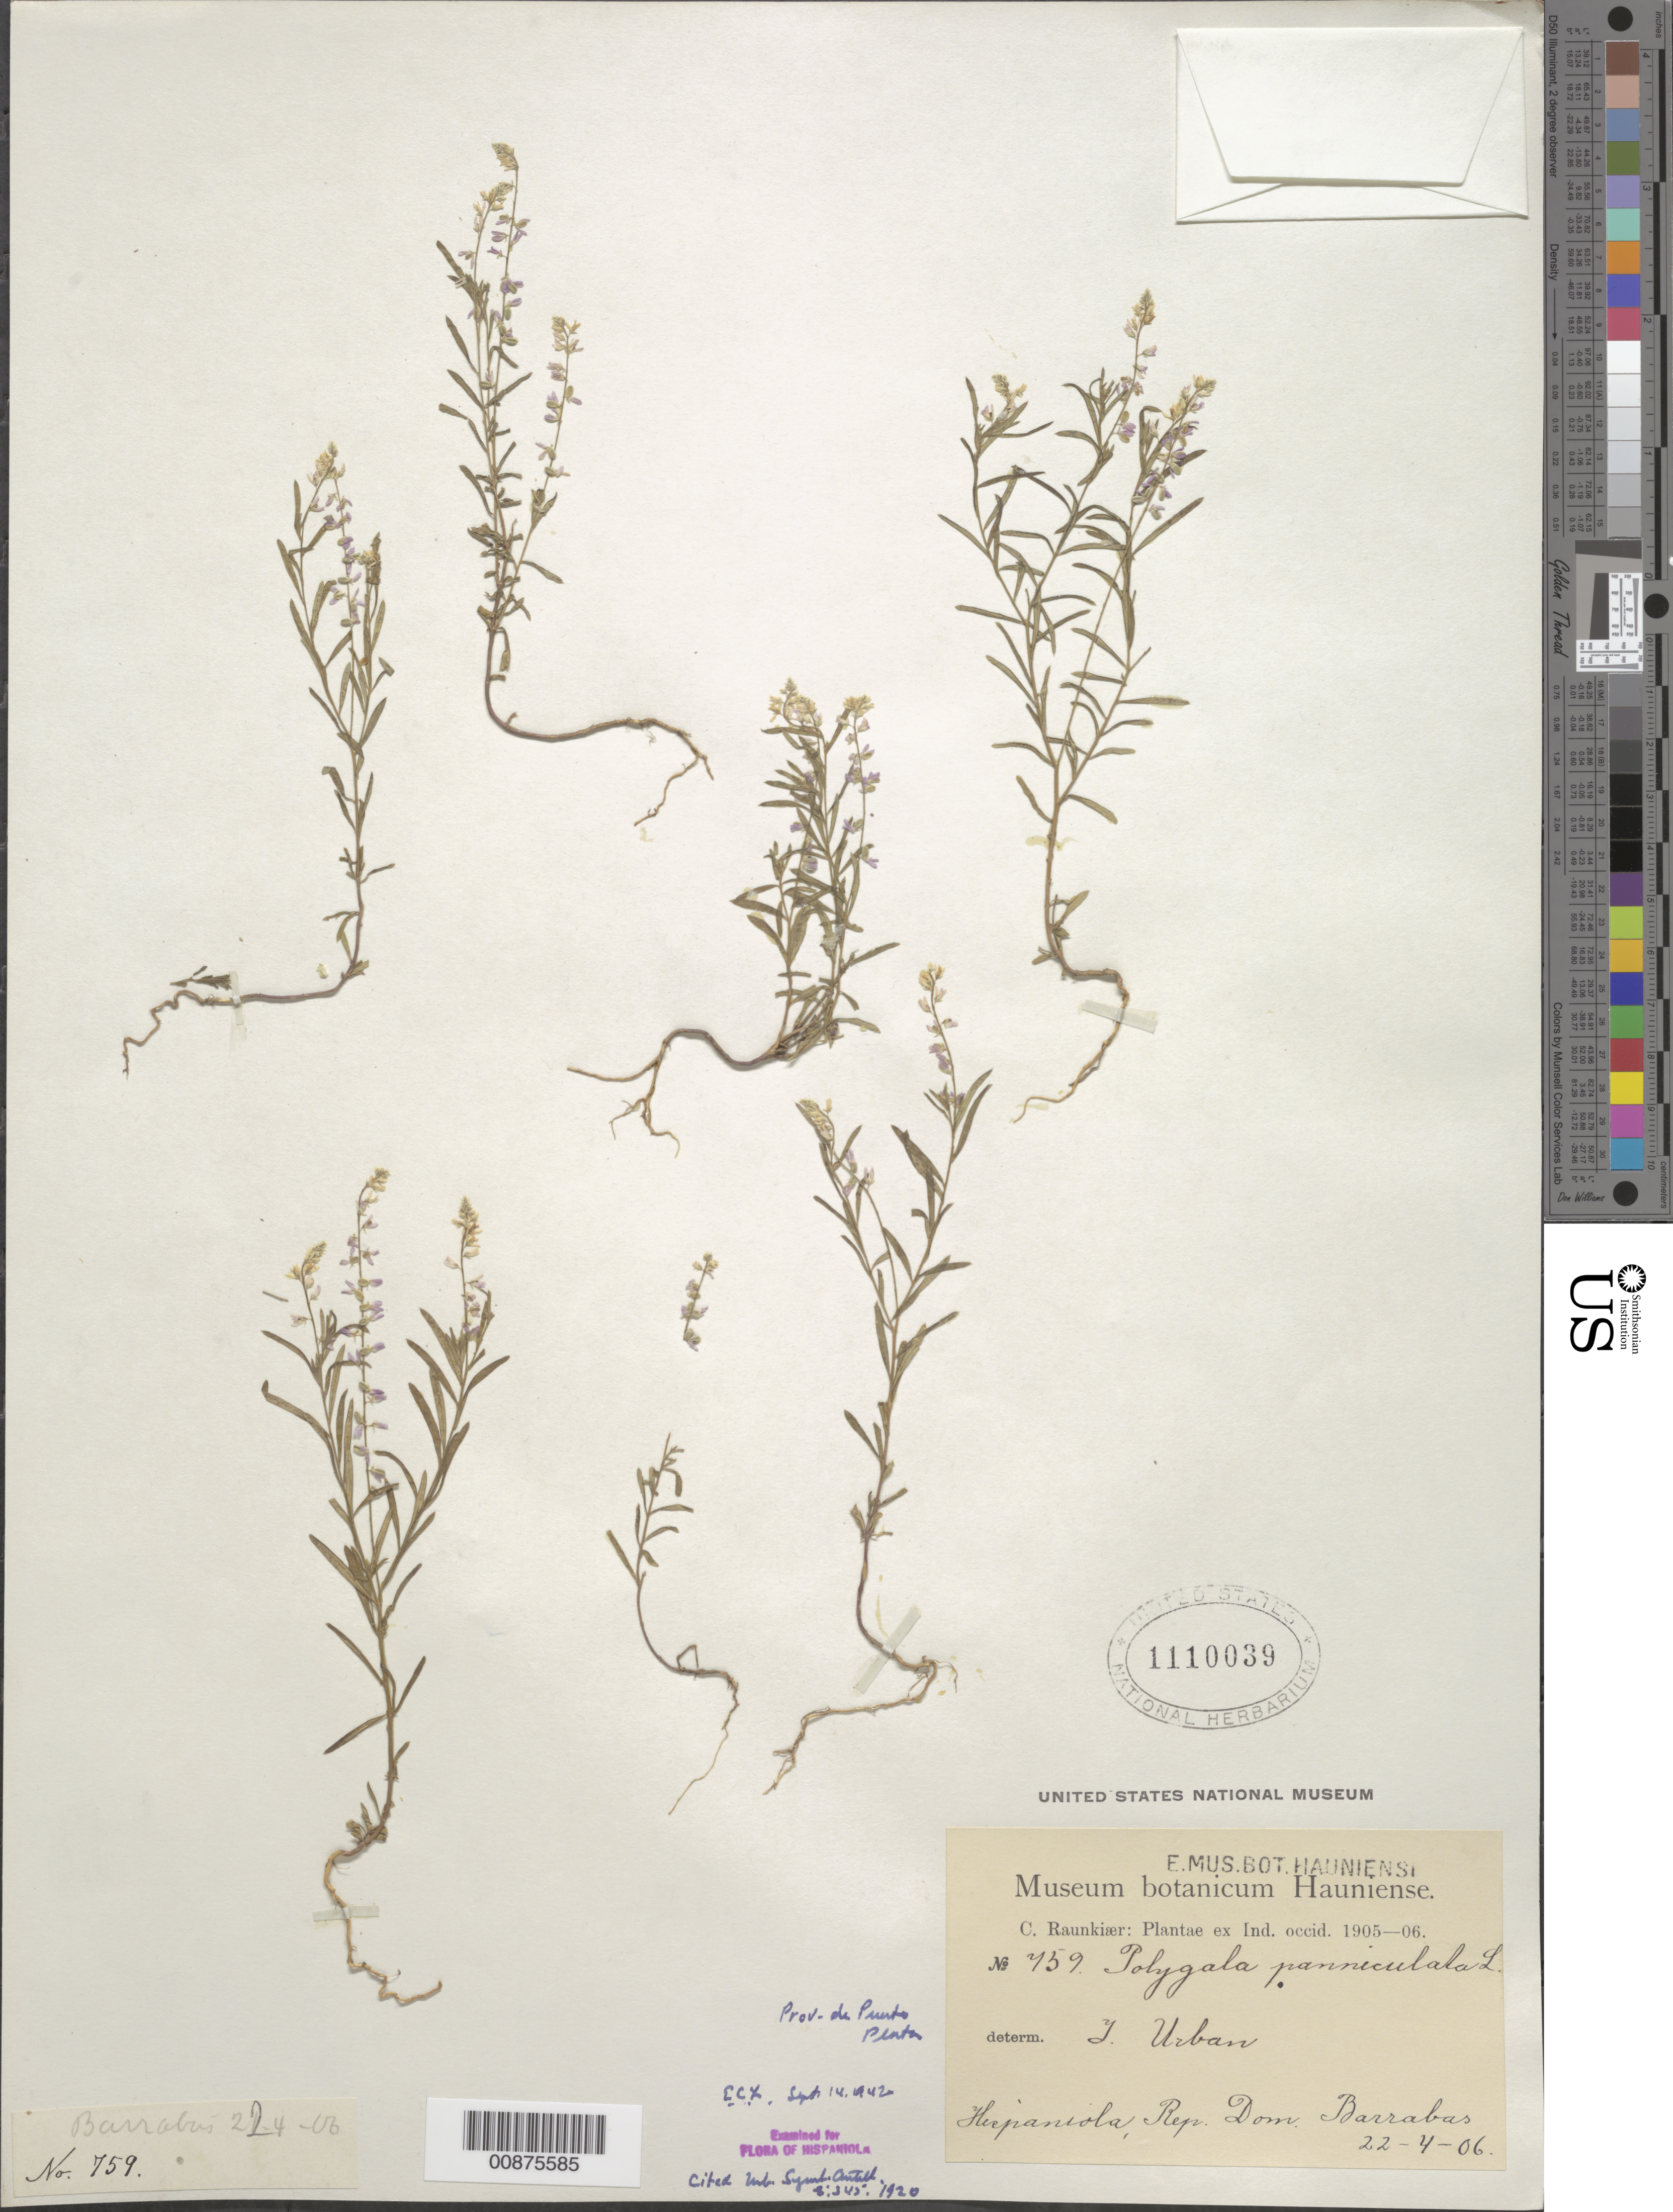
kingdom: Plantae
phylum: Tracheophyta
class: Magnoliopsida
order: Fabales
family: Polygalaceae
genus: Polygala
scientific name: Polygala paniculata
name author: L.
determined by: Leonard, Emery C., (US)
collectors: C. C. Raunkiaer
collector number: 759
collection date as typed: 22 Apr 1906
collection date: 1906-04-22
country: Dominican Republic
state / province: Puerto Plata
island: Hispaniola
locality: Barrabas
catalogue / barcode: US 1110039